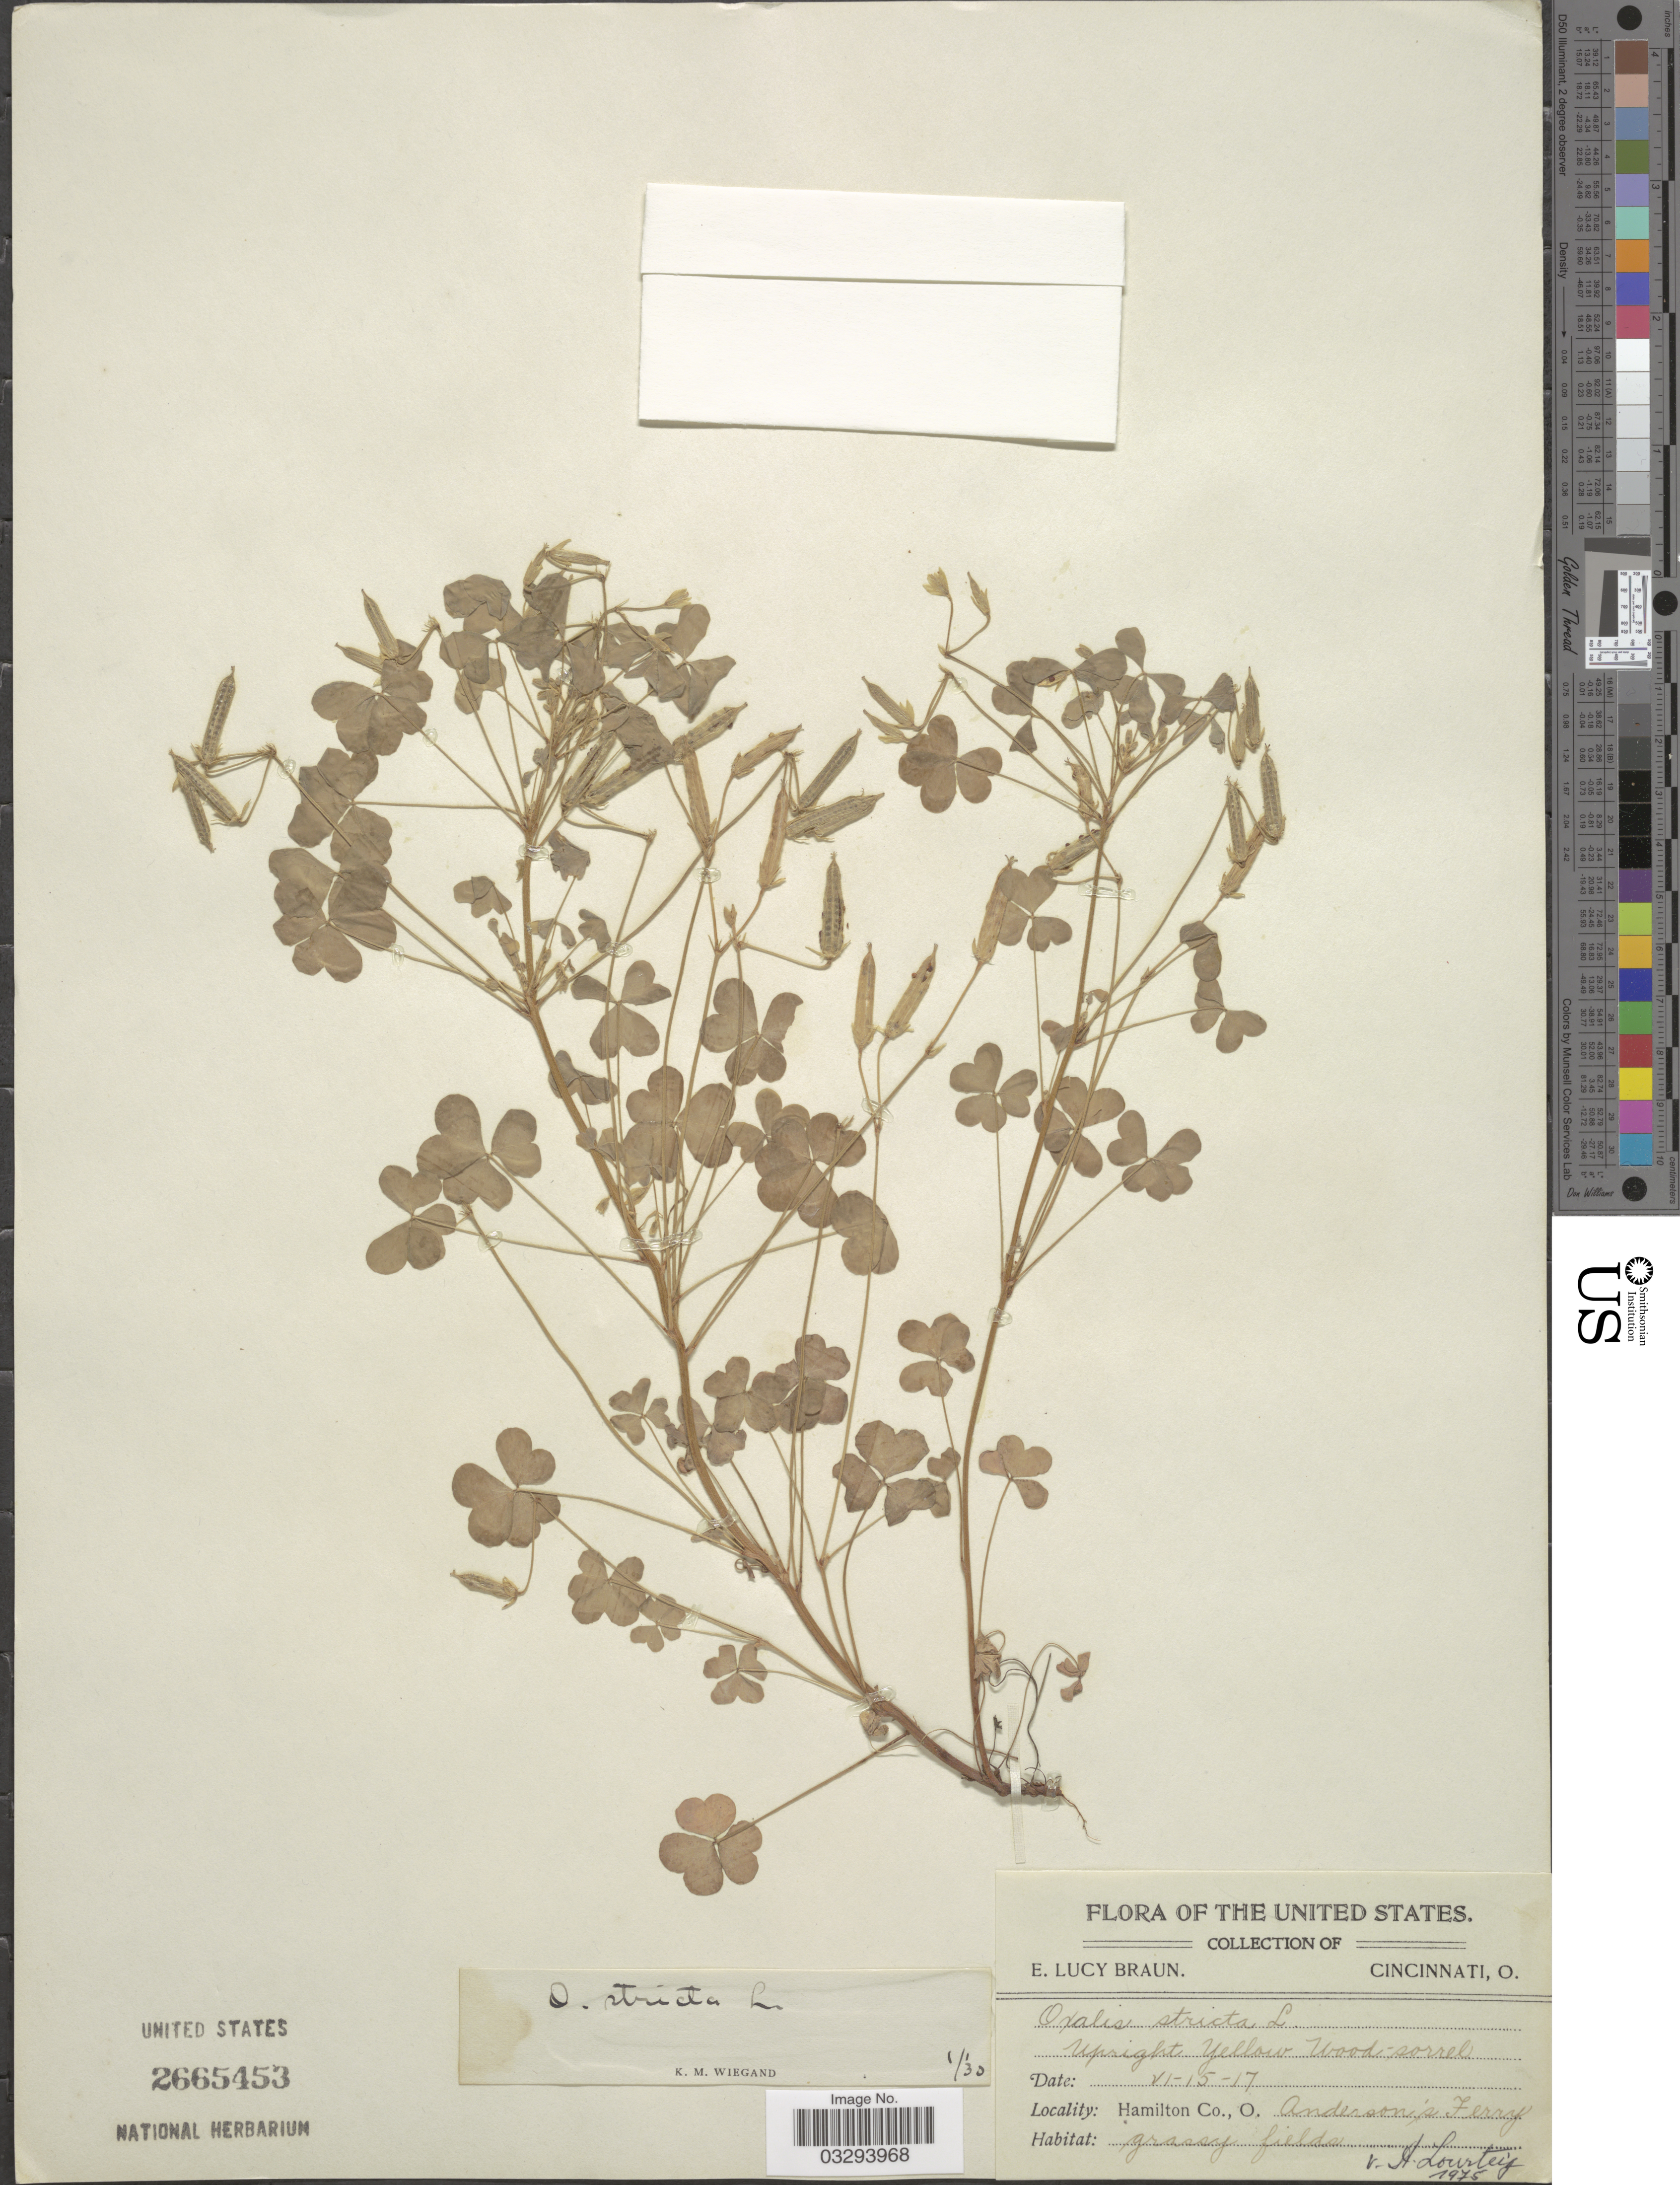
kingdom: Plantae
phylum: Tracheophyta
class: Magnoliopsida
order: Oxalidales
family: Oxalidaceae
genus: Oxalis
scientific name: Oxalis stricta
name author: L.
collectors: E. L. Braun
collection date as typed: Transcribed d/m/y: 15/4/17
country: United States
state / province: Ohio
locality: Hamilton Co., Anderson's Ferry.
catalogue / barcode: US 2665453